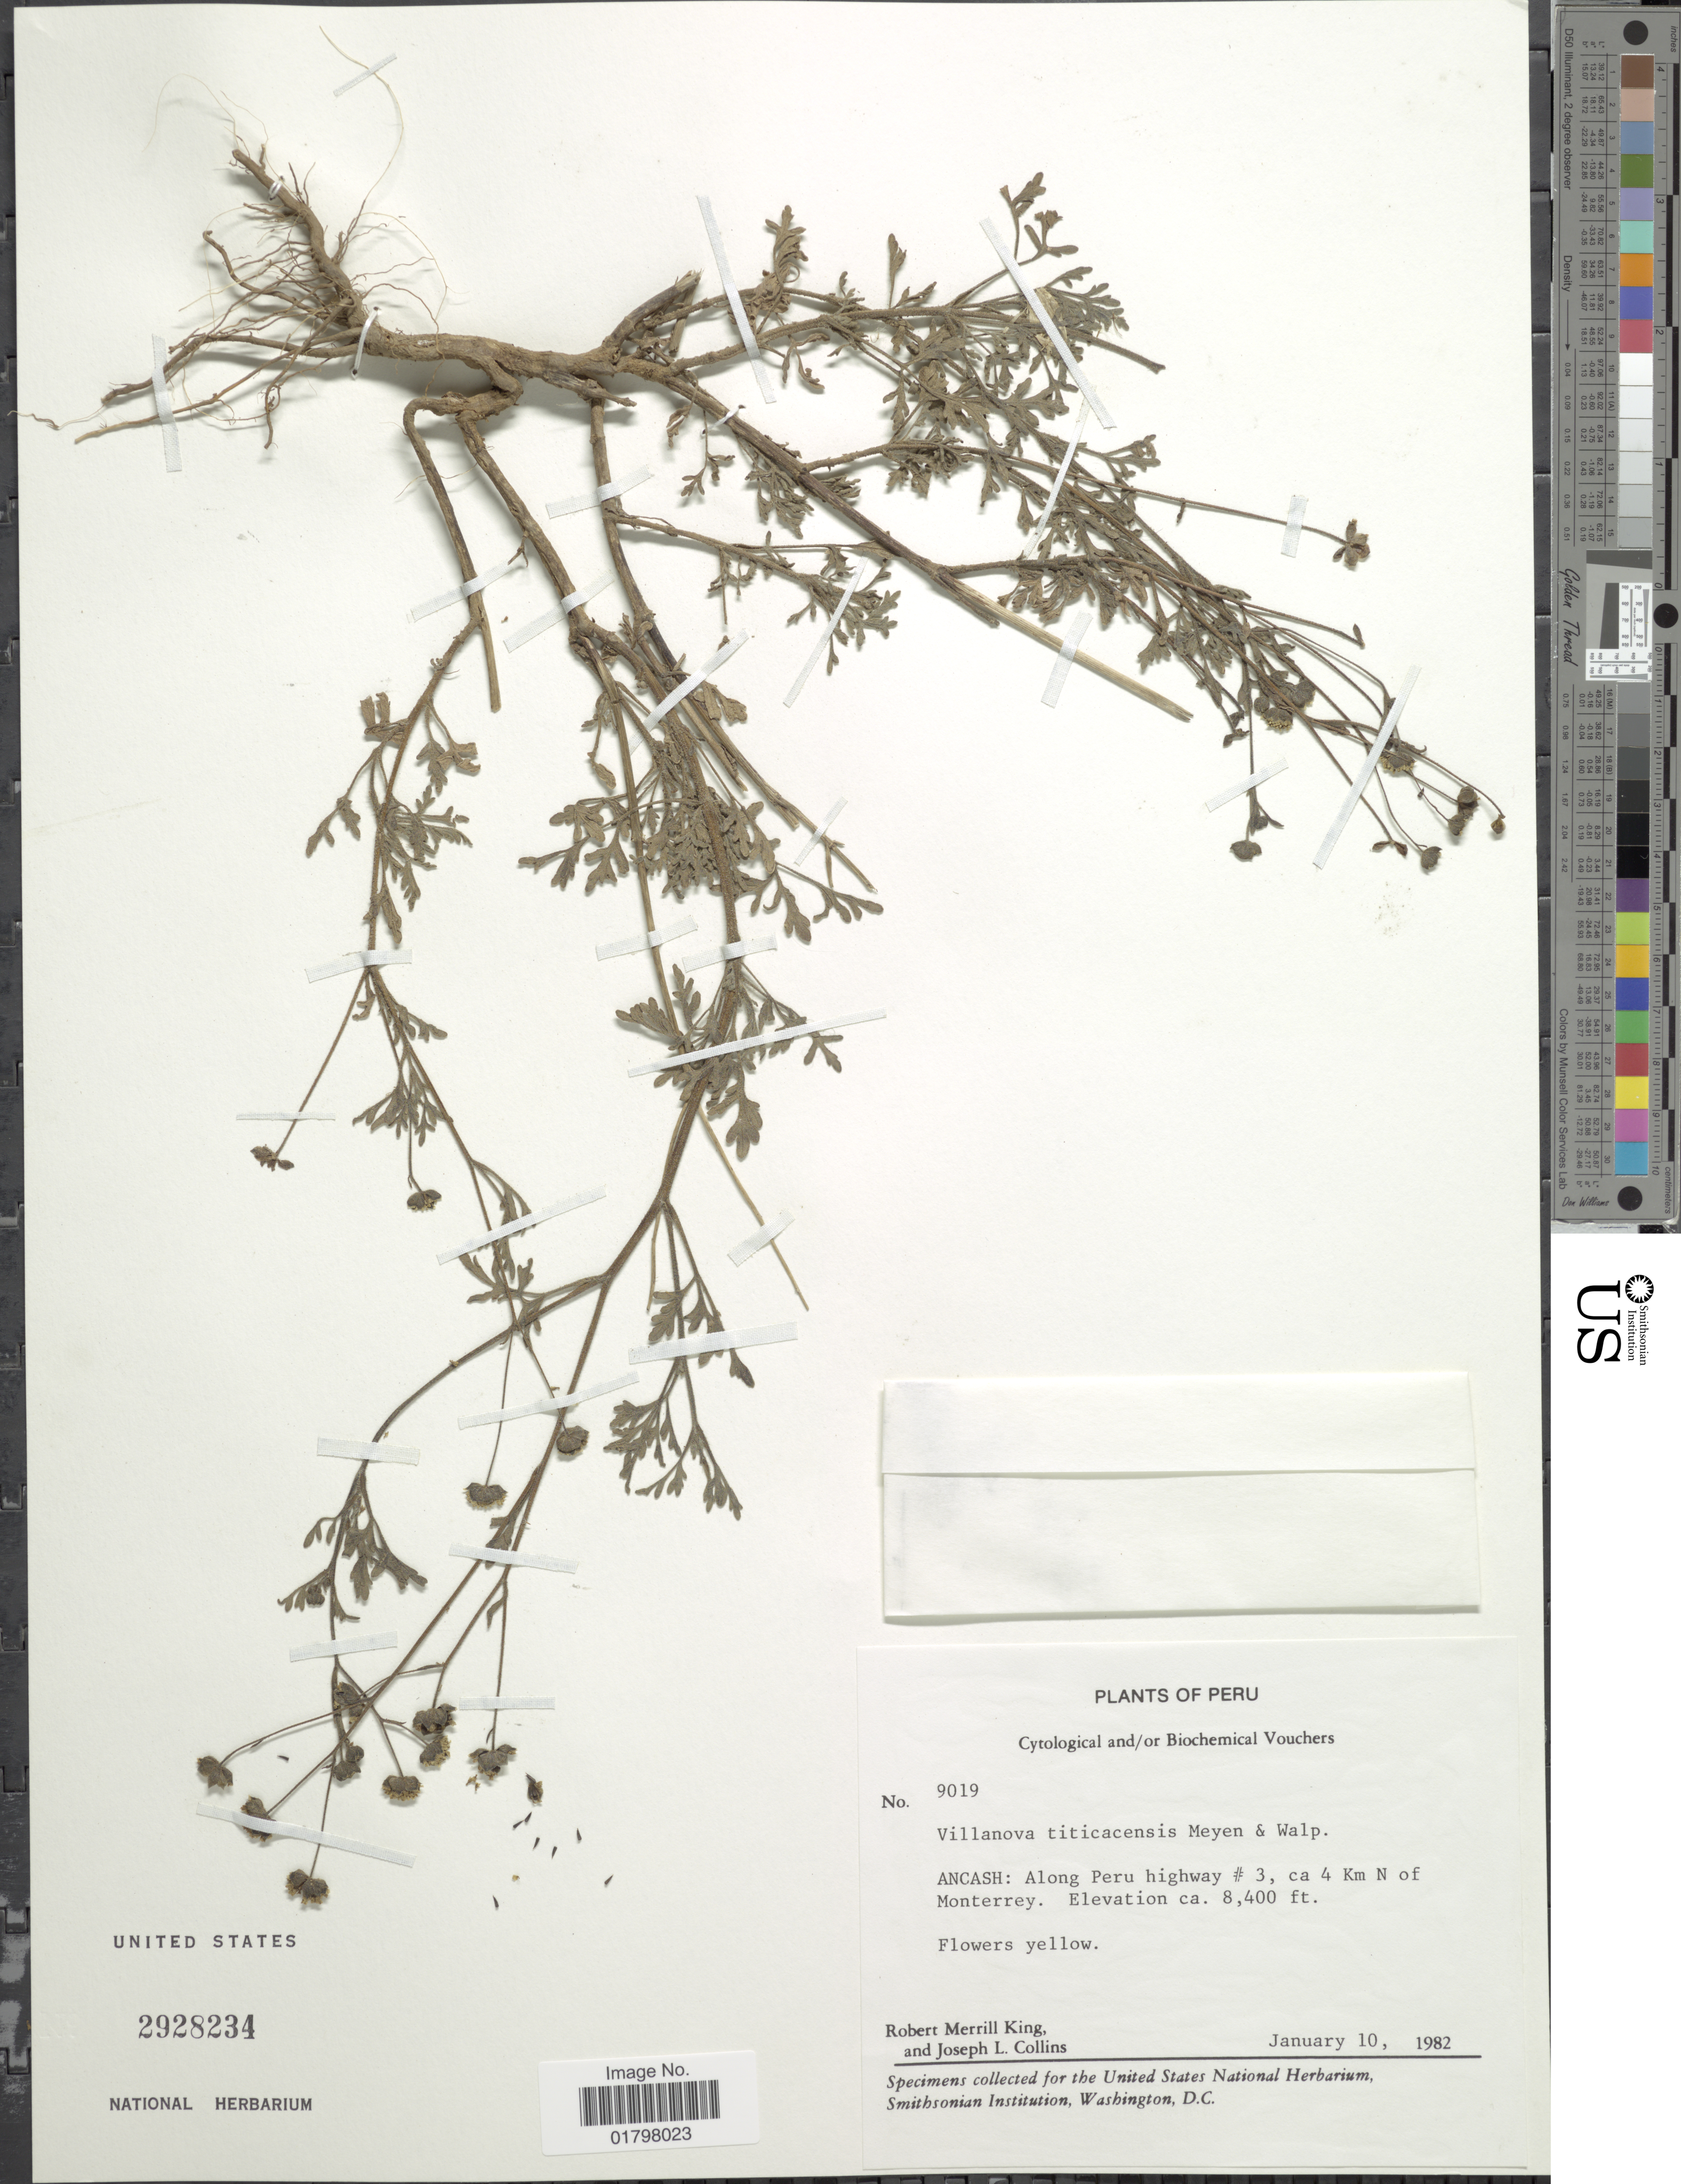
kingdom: Plantae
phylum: Tracheophyta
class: Magnoliopsida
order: Asterales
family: Asteraceae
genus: Vasquesia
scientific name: Vasquesia titicacensis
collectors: R. M. King & J. L. Collins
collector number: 9019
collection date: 1982-01-10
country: Peru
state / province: Ancash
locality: Ancash: Along Peru highway # 3, ca 4 Km N of Monterrey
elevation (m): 2560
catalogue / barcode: US 2928234